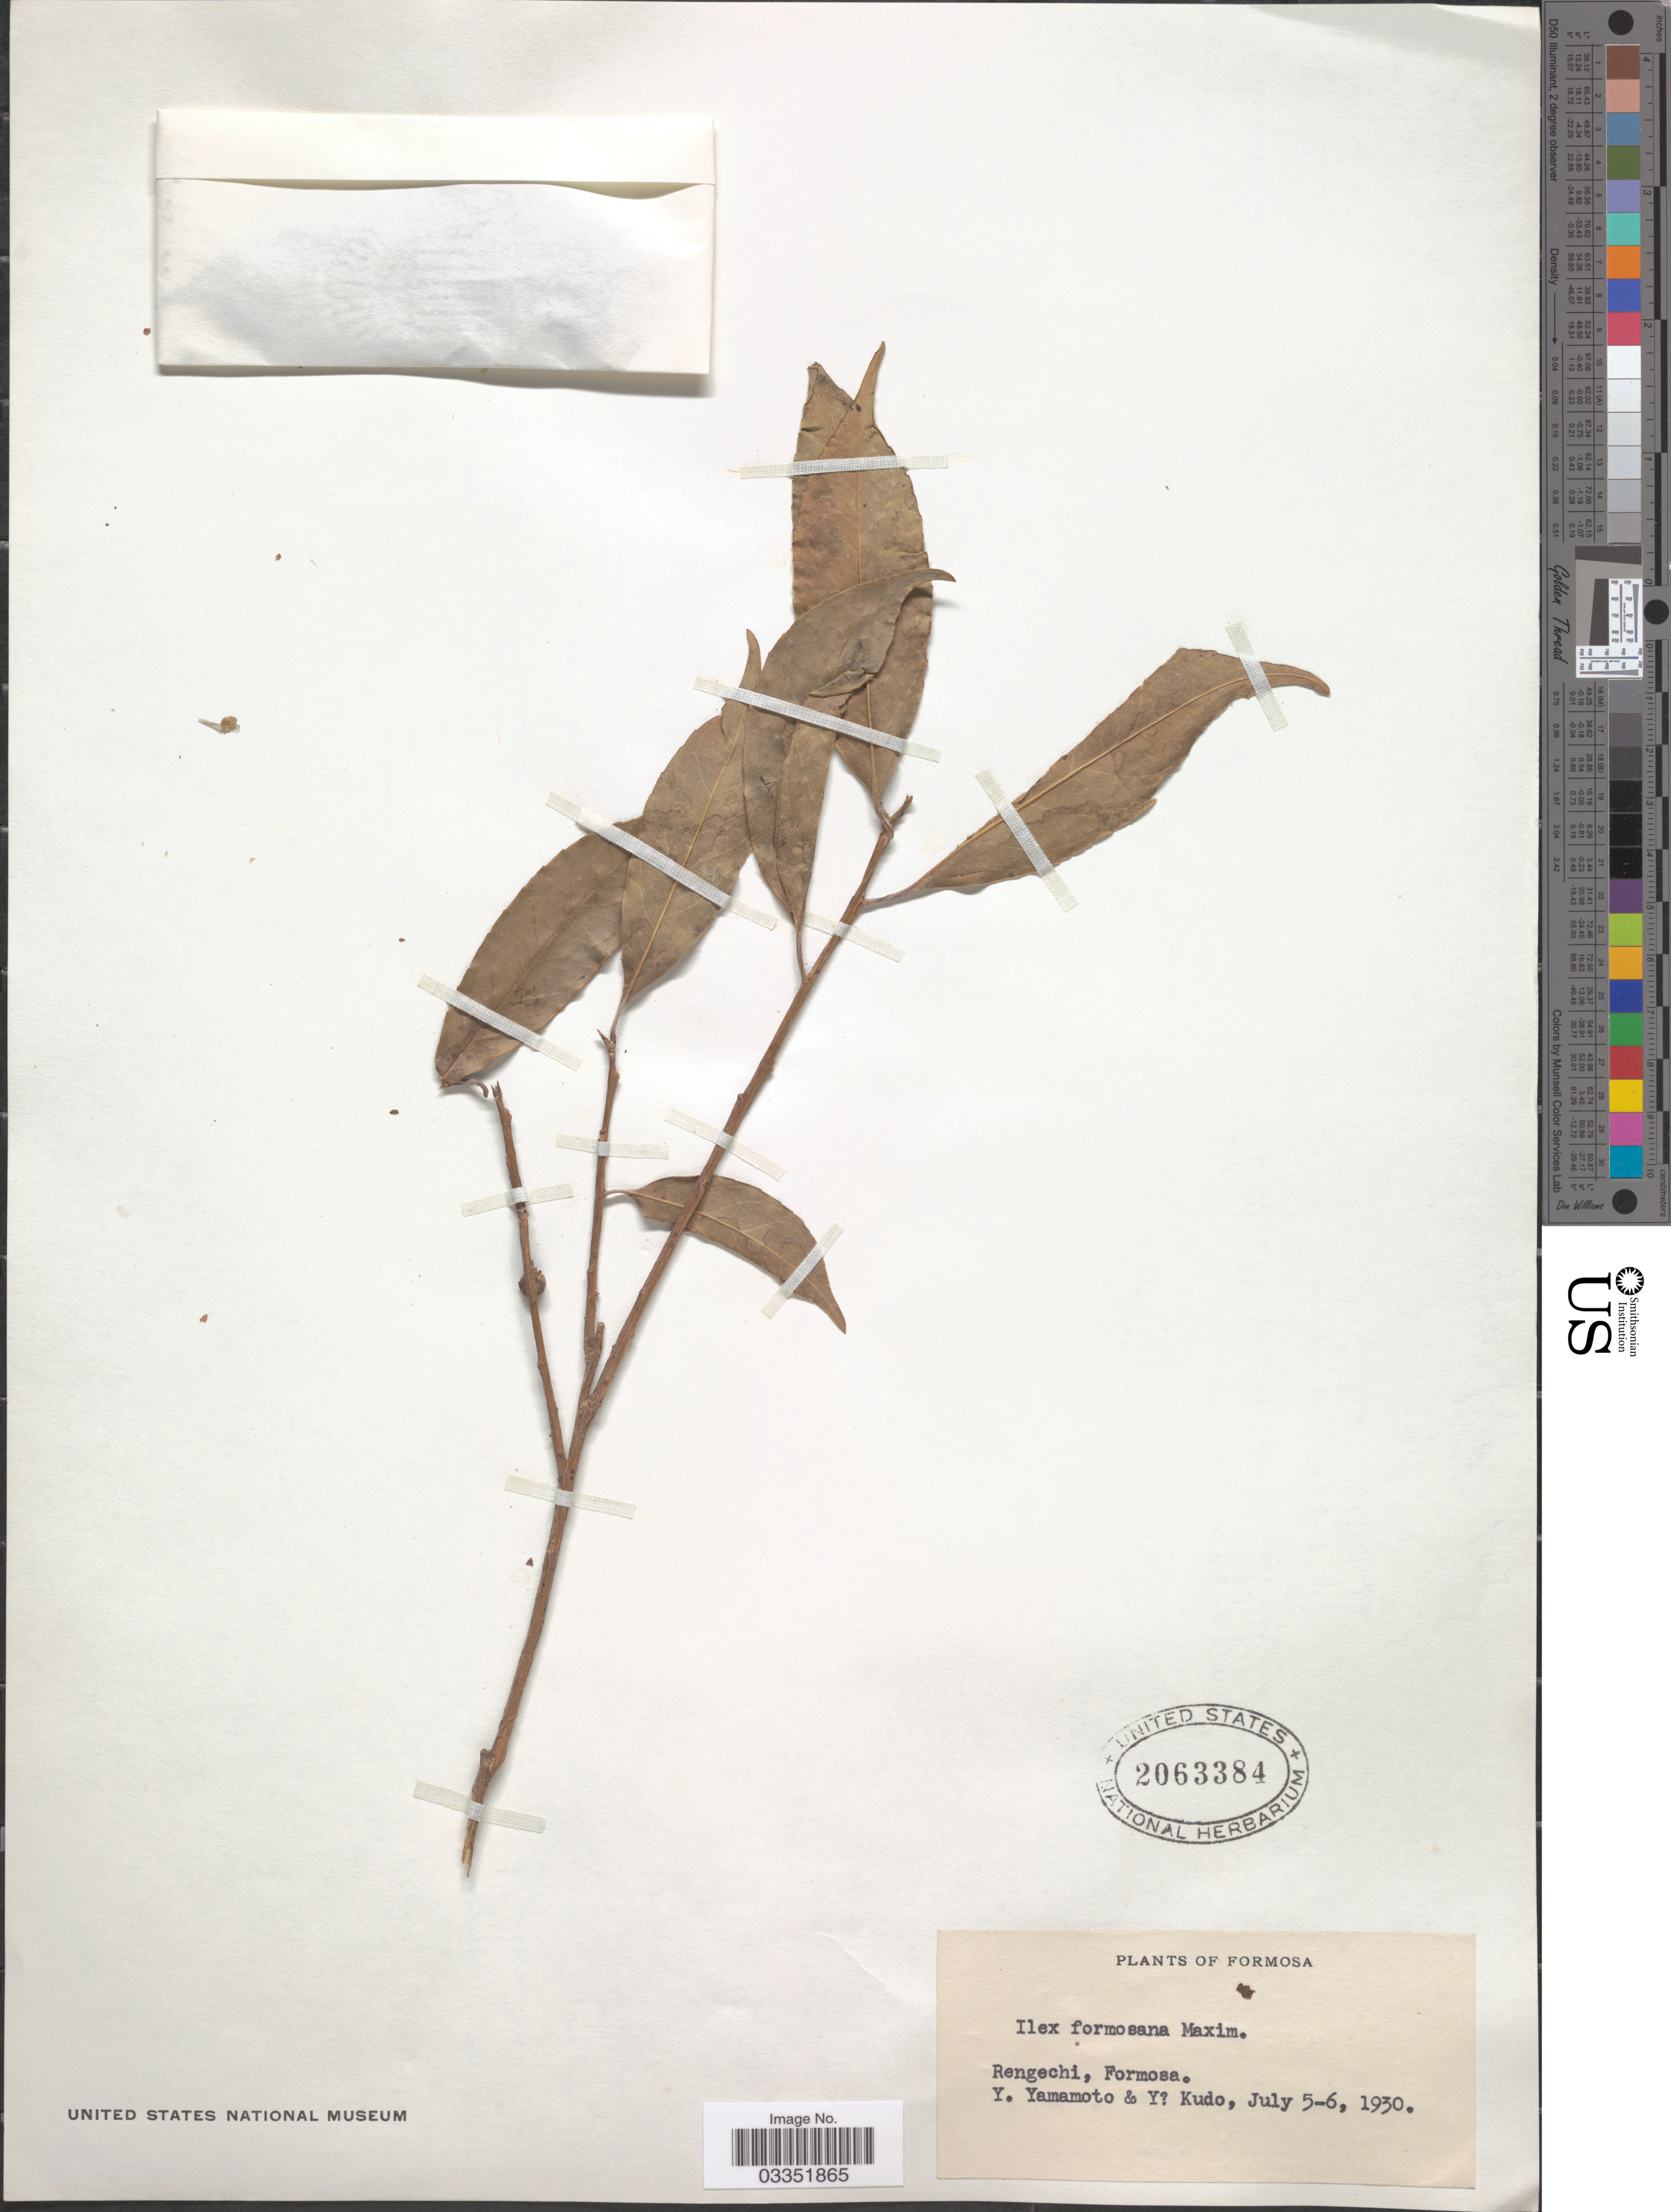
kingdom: Plantae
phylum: Tracheophyta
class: Magnoliopsida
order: Aquifoliales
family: Aquifoliaceae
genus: Ilex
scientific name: Ilex formosana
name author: Maxim.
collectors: Y. Yamamoto & Y. Kudô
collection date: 1930-07-05/1930-07-06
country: Taiwan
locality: Formosa. Rengechi.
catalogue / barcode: US 2063384